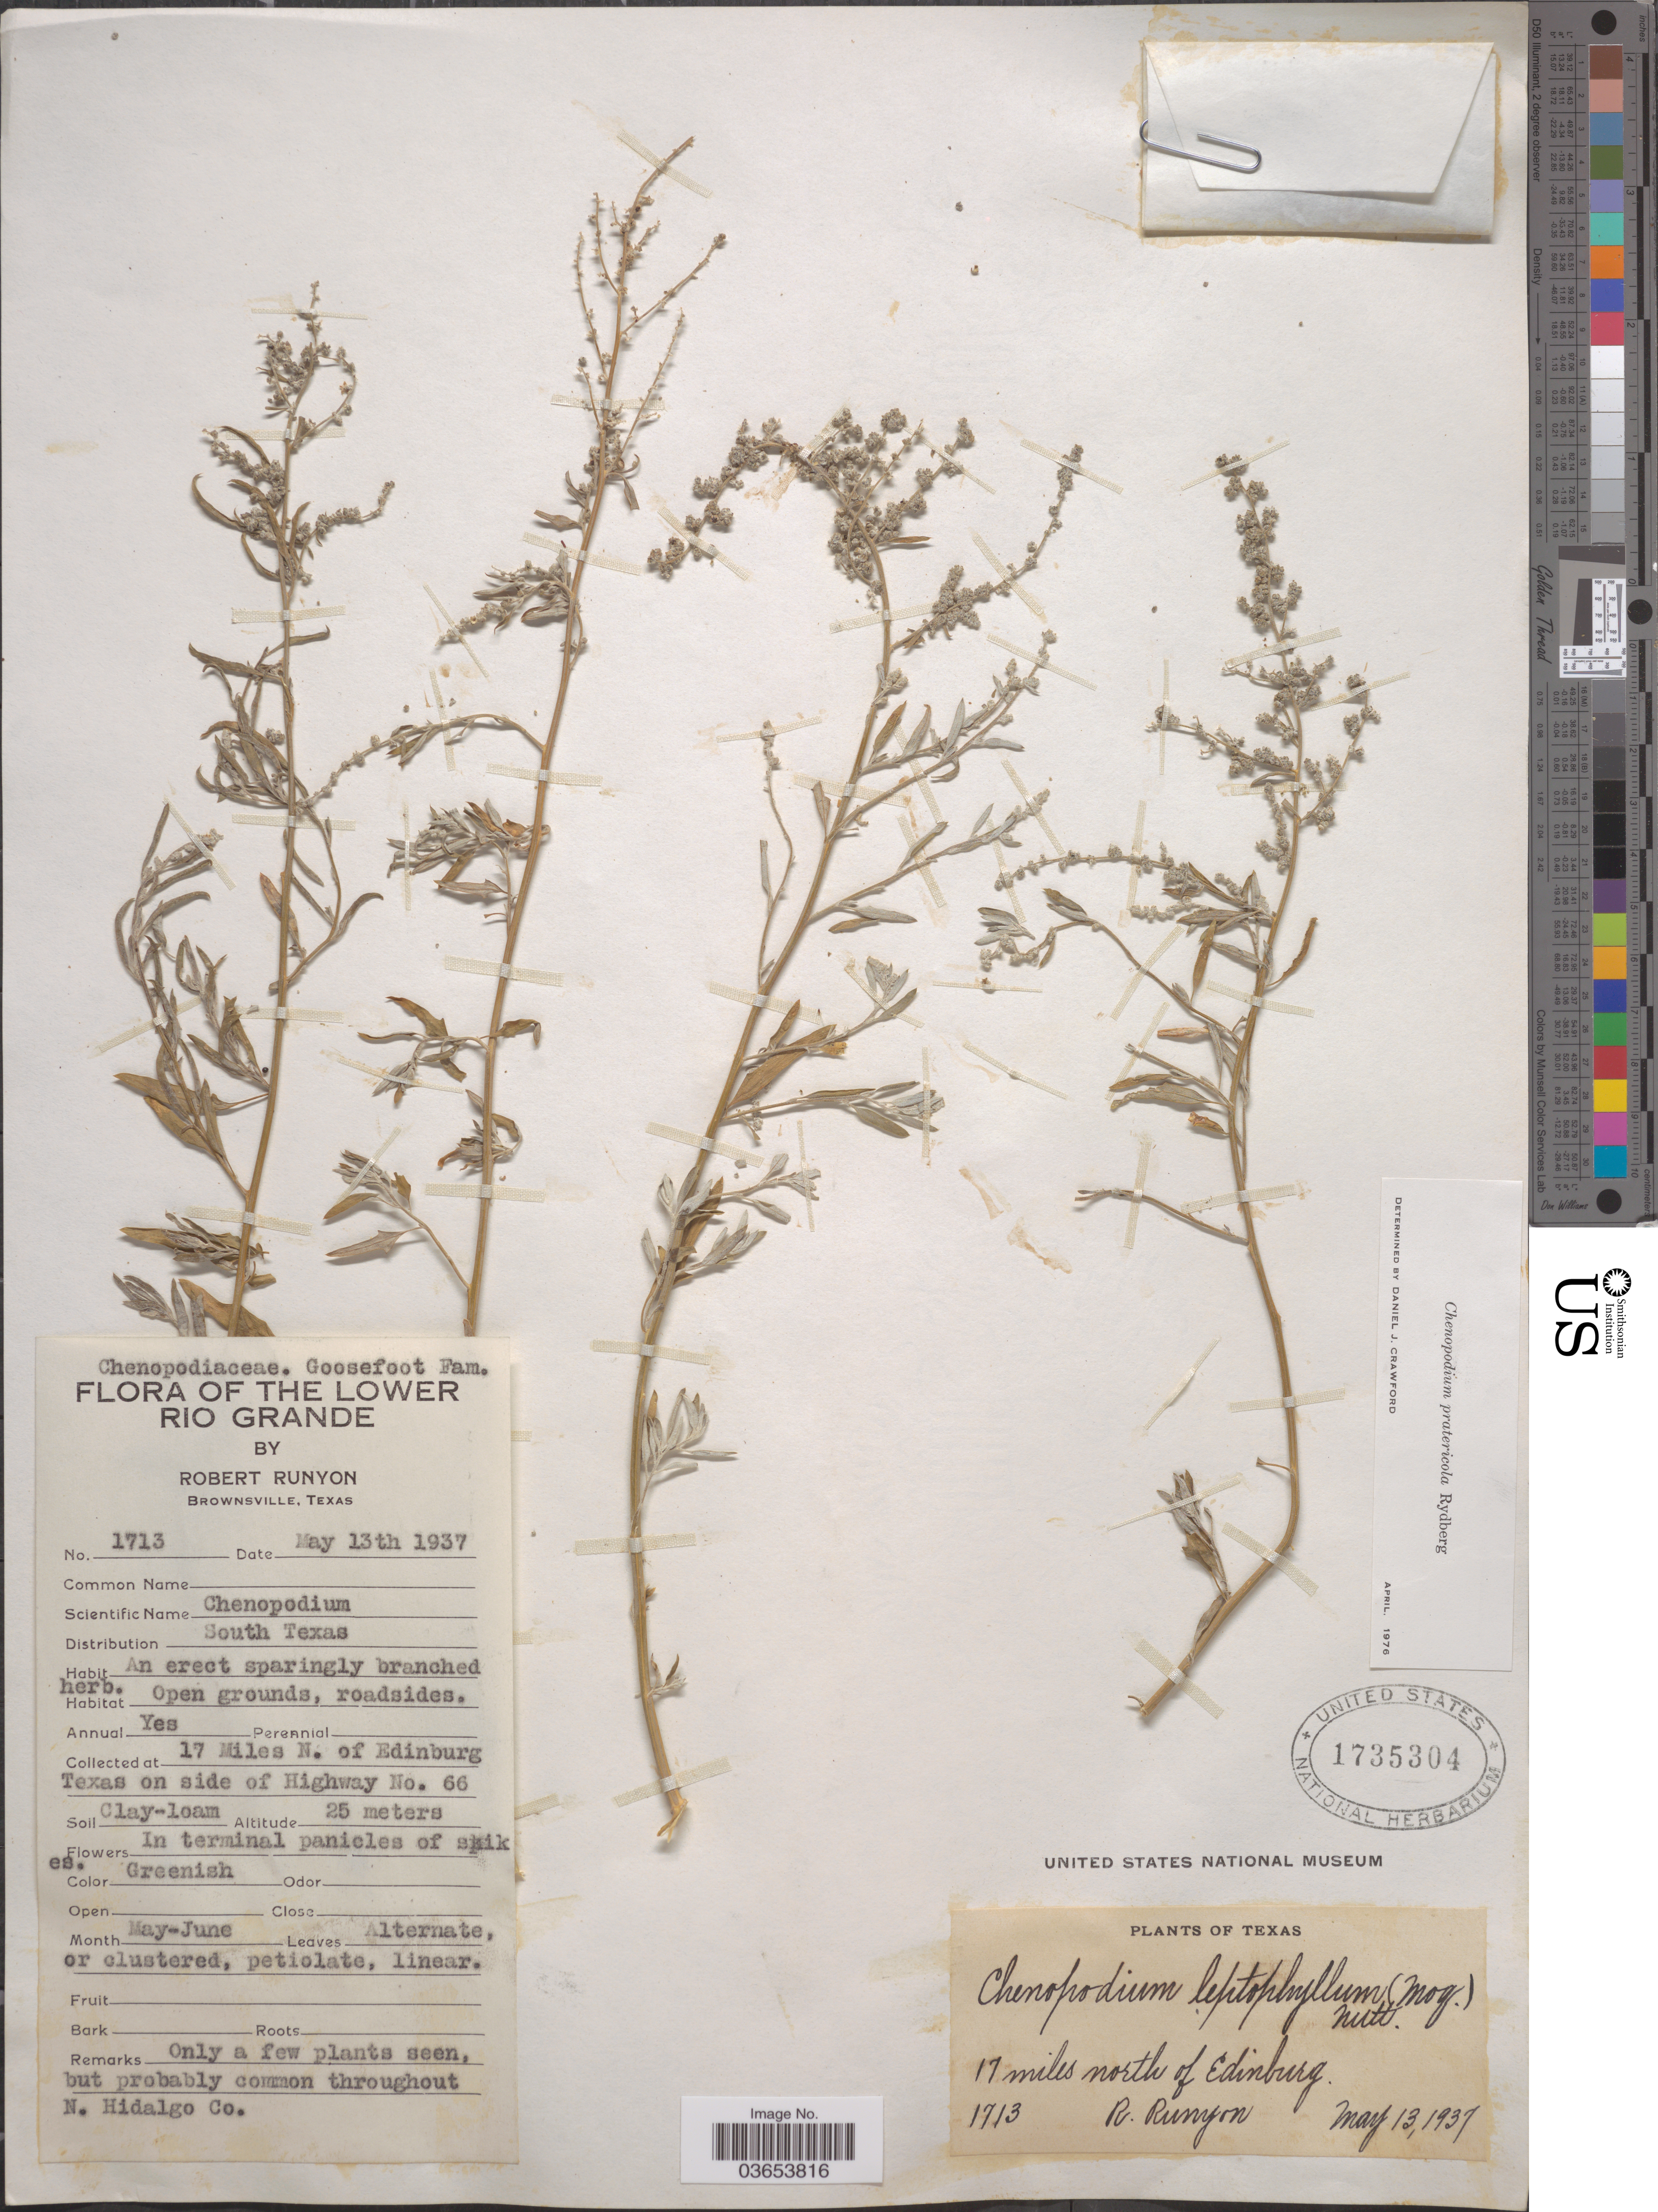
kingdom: Plantae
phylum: Tracheophyta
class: Magnoliopsida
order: Caryophyllales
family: Amaranthaceae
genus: Chenopodium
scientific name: Chenopodium pratericola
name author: Rydb.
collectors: R. Runyon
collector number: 1713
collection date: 1937-05-13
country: United States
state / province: Texas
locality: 17 miles north of Edinburg. The Lower Rio Grande. South Texas. Texas on side of Highway No. 66. Throughout N. Hidalgo Co.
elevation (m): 25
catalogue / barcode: US 1735304